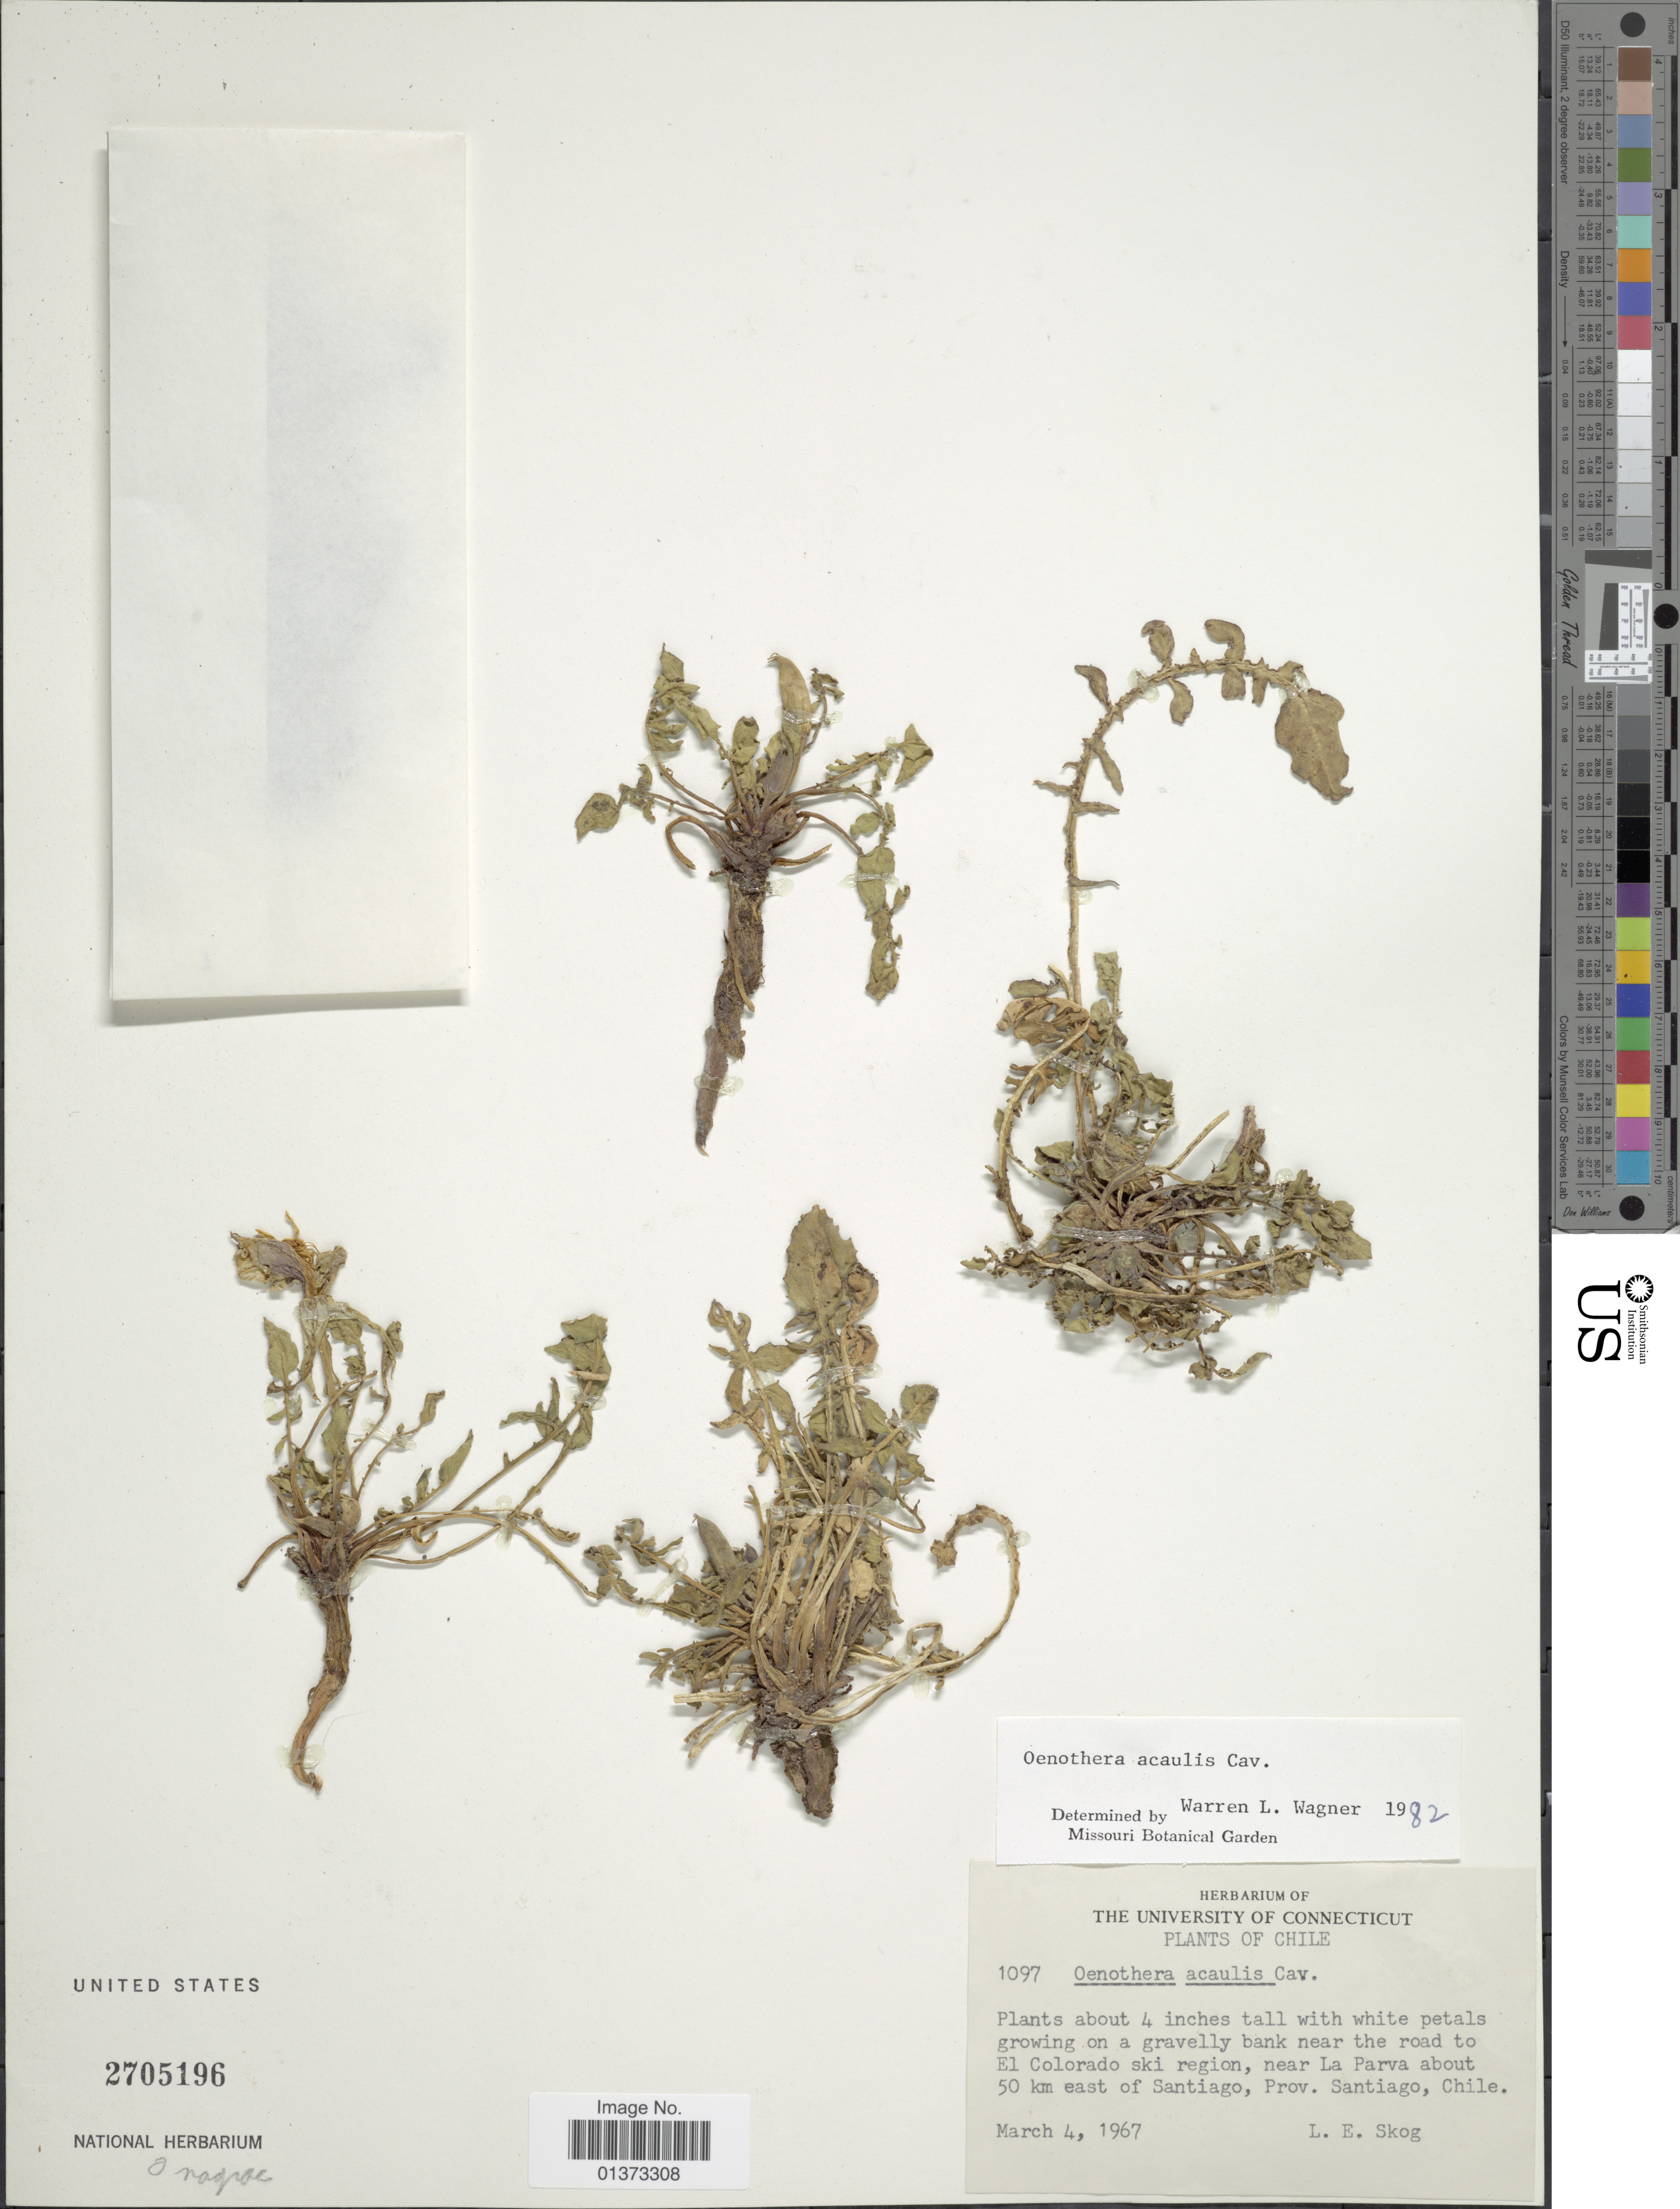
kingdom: Plantae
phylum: Tracheophyta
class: Magnoliopsida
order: Myrtales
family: Onagraceae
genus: Oenothera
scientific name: Oenothera acaulis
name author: Cav.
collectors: L. E. Skog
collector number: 1097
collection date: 1967-03-04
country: Chile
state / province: Región Metropolitana (RM)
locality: On a gravelly bank near the road to El Colorado ski region, near La Parva about 50 km east of Santiago, Prov. Santiago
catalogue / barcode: US 2705196